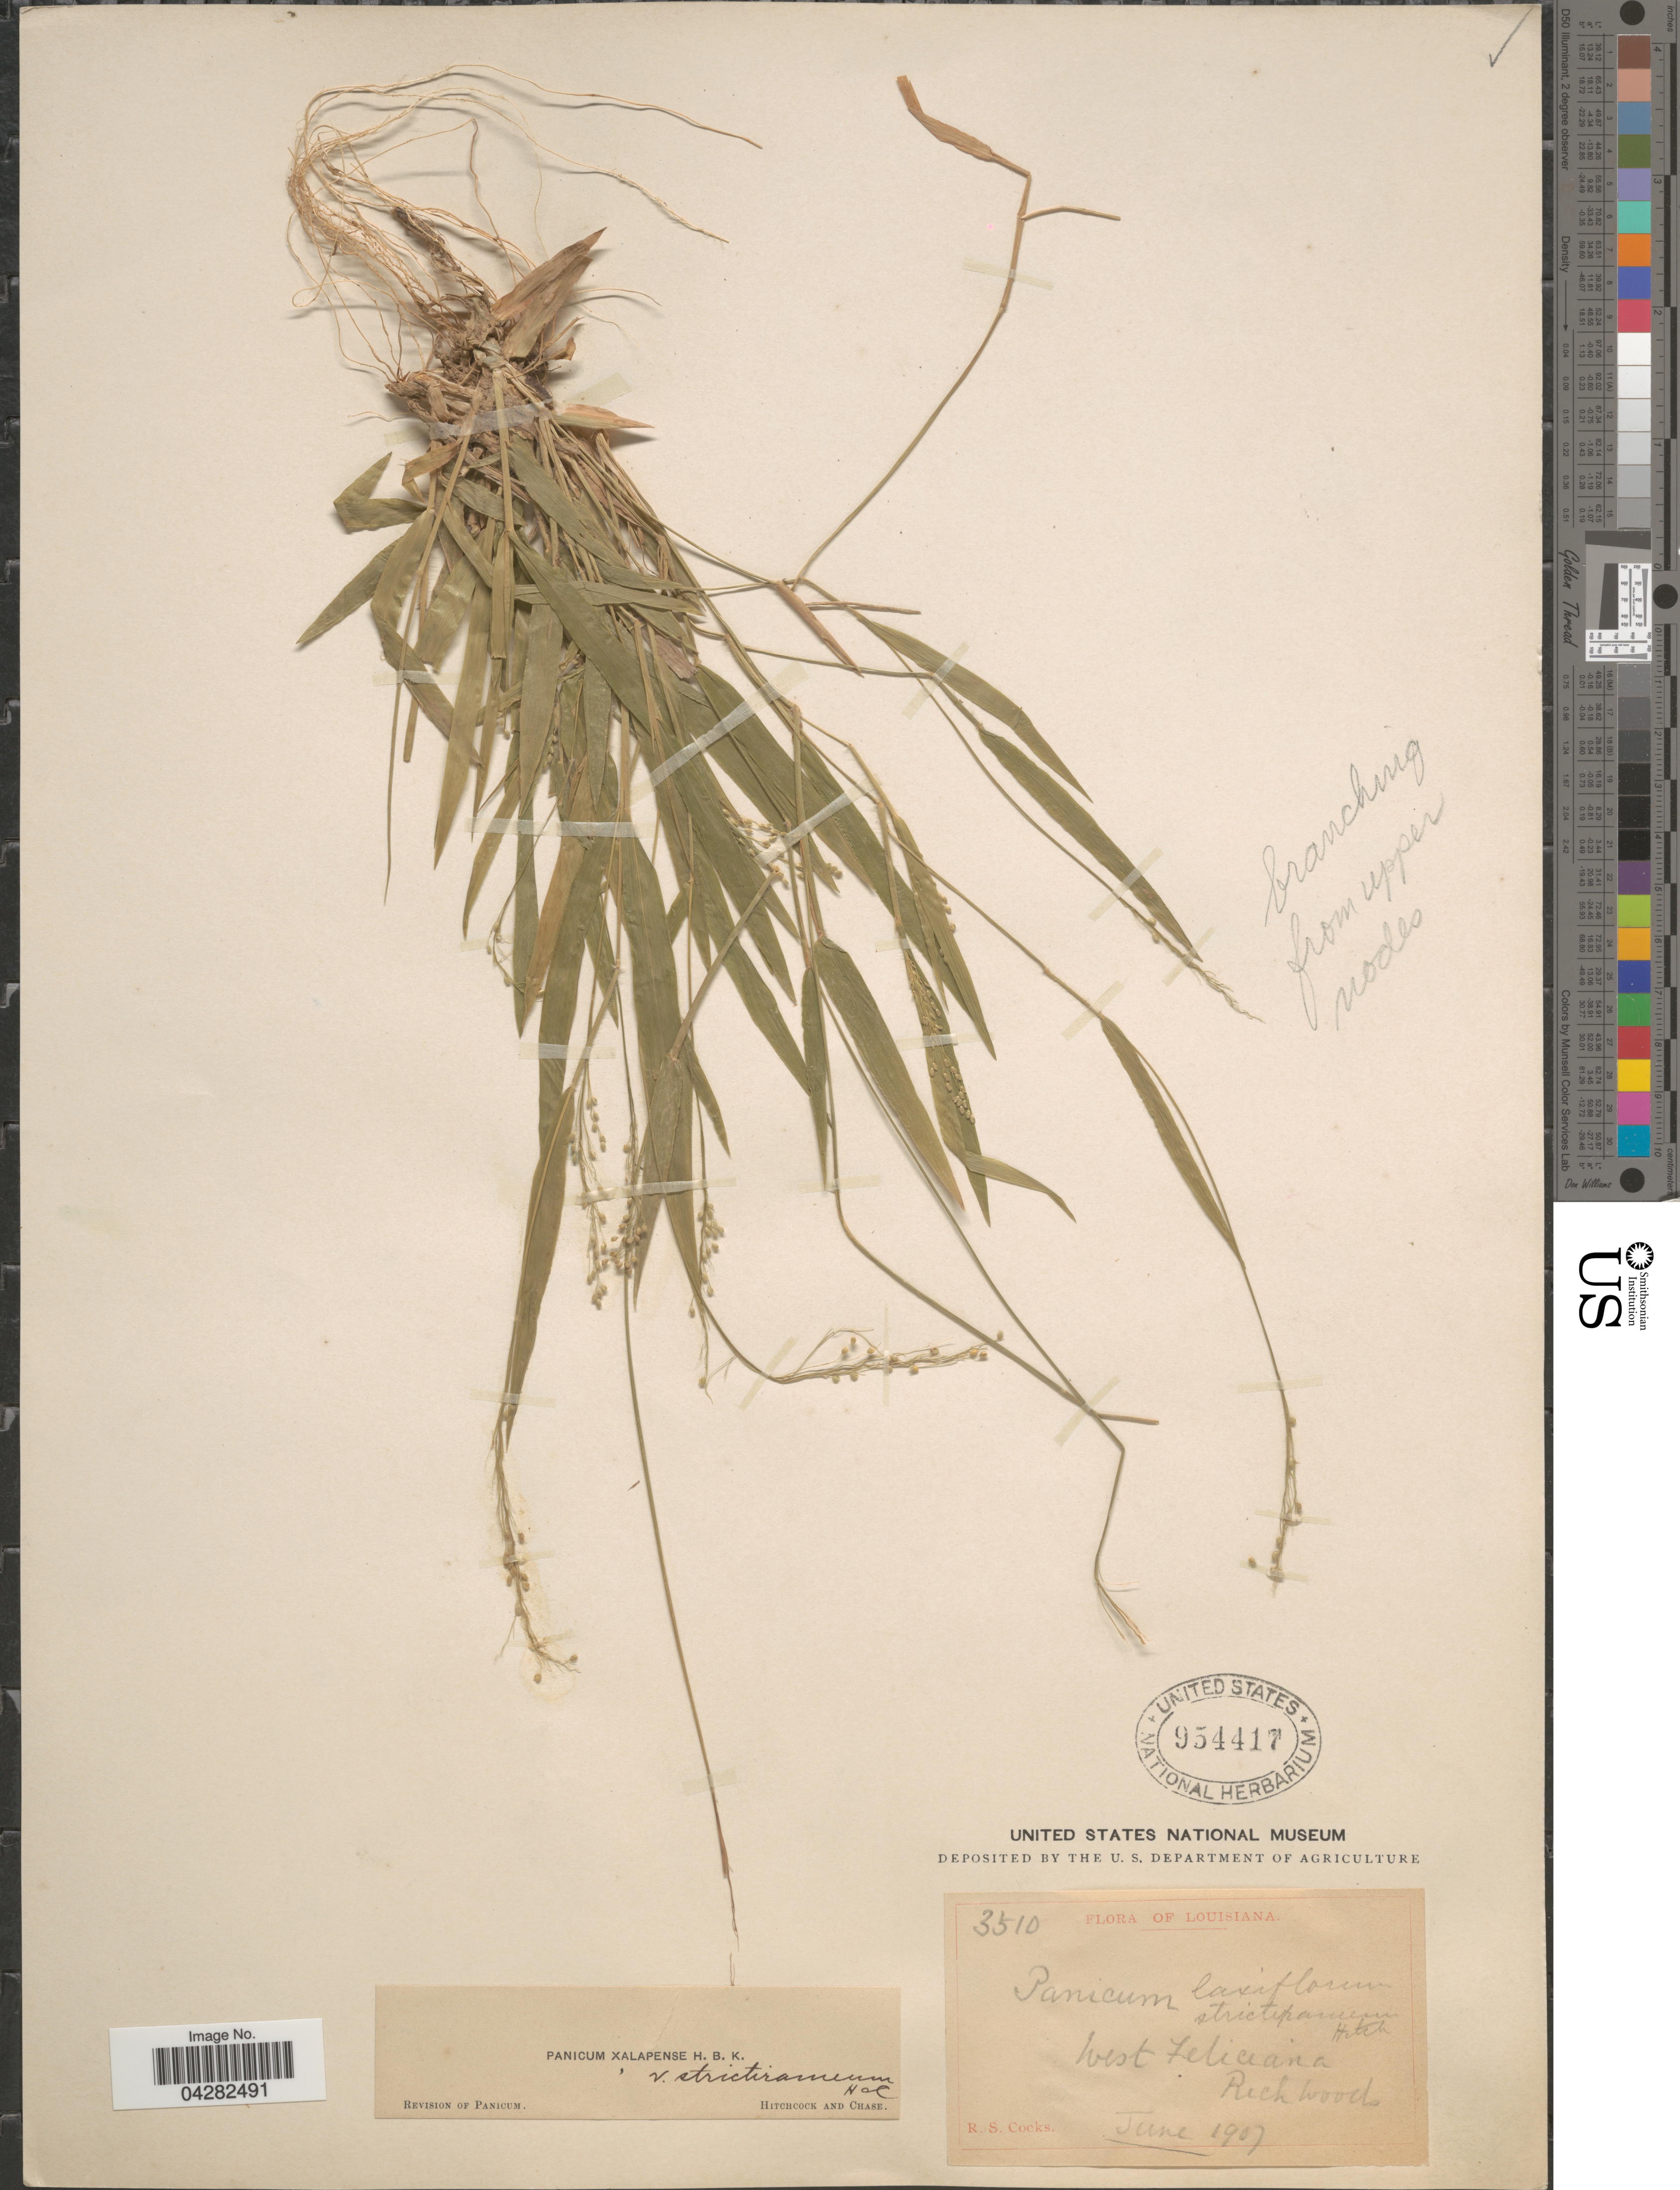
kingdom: Plantae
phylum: Tracheophyta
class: Liliopsida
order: Poales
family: Poaceae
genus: Dichanthelium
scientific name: Dichanthelium laxiflorum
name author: (Lam.) Gould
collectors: R. Cocks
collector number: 3510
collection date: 1907-06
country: United States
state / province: Louisiana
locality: West Feliciana. Richwood.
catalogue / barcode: US 954417